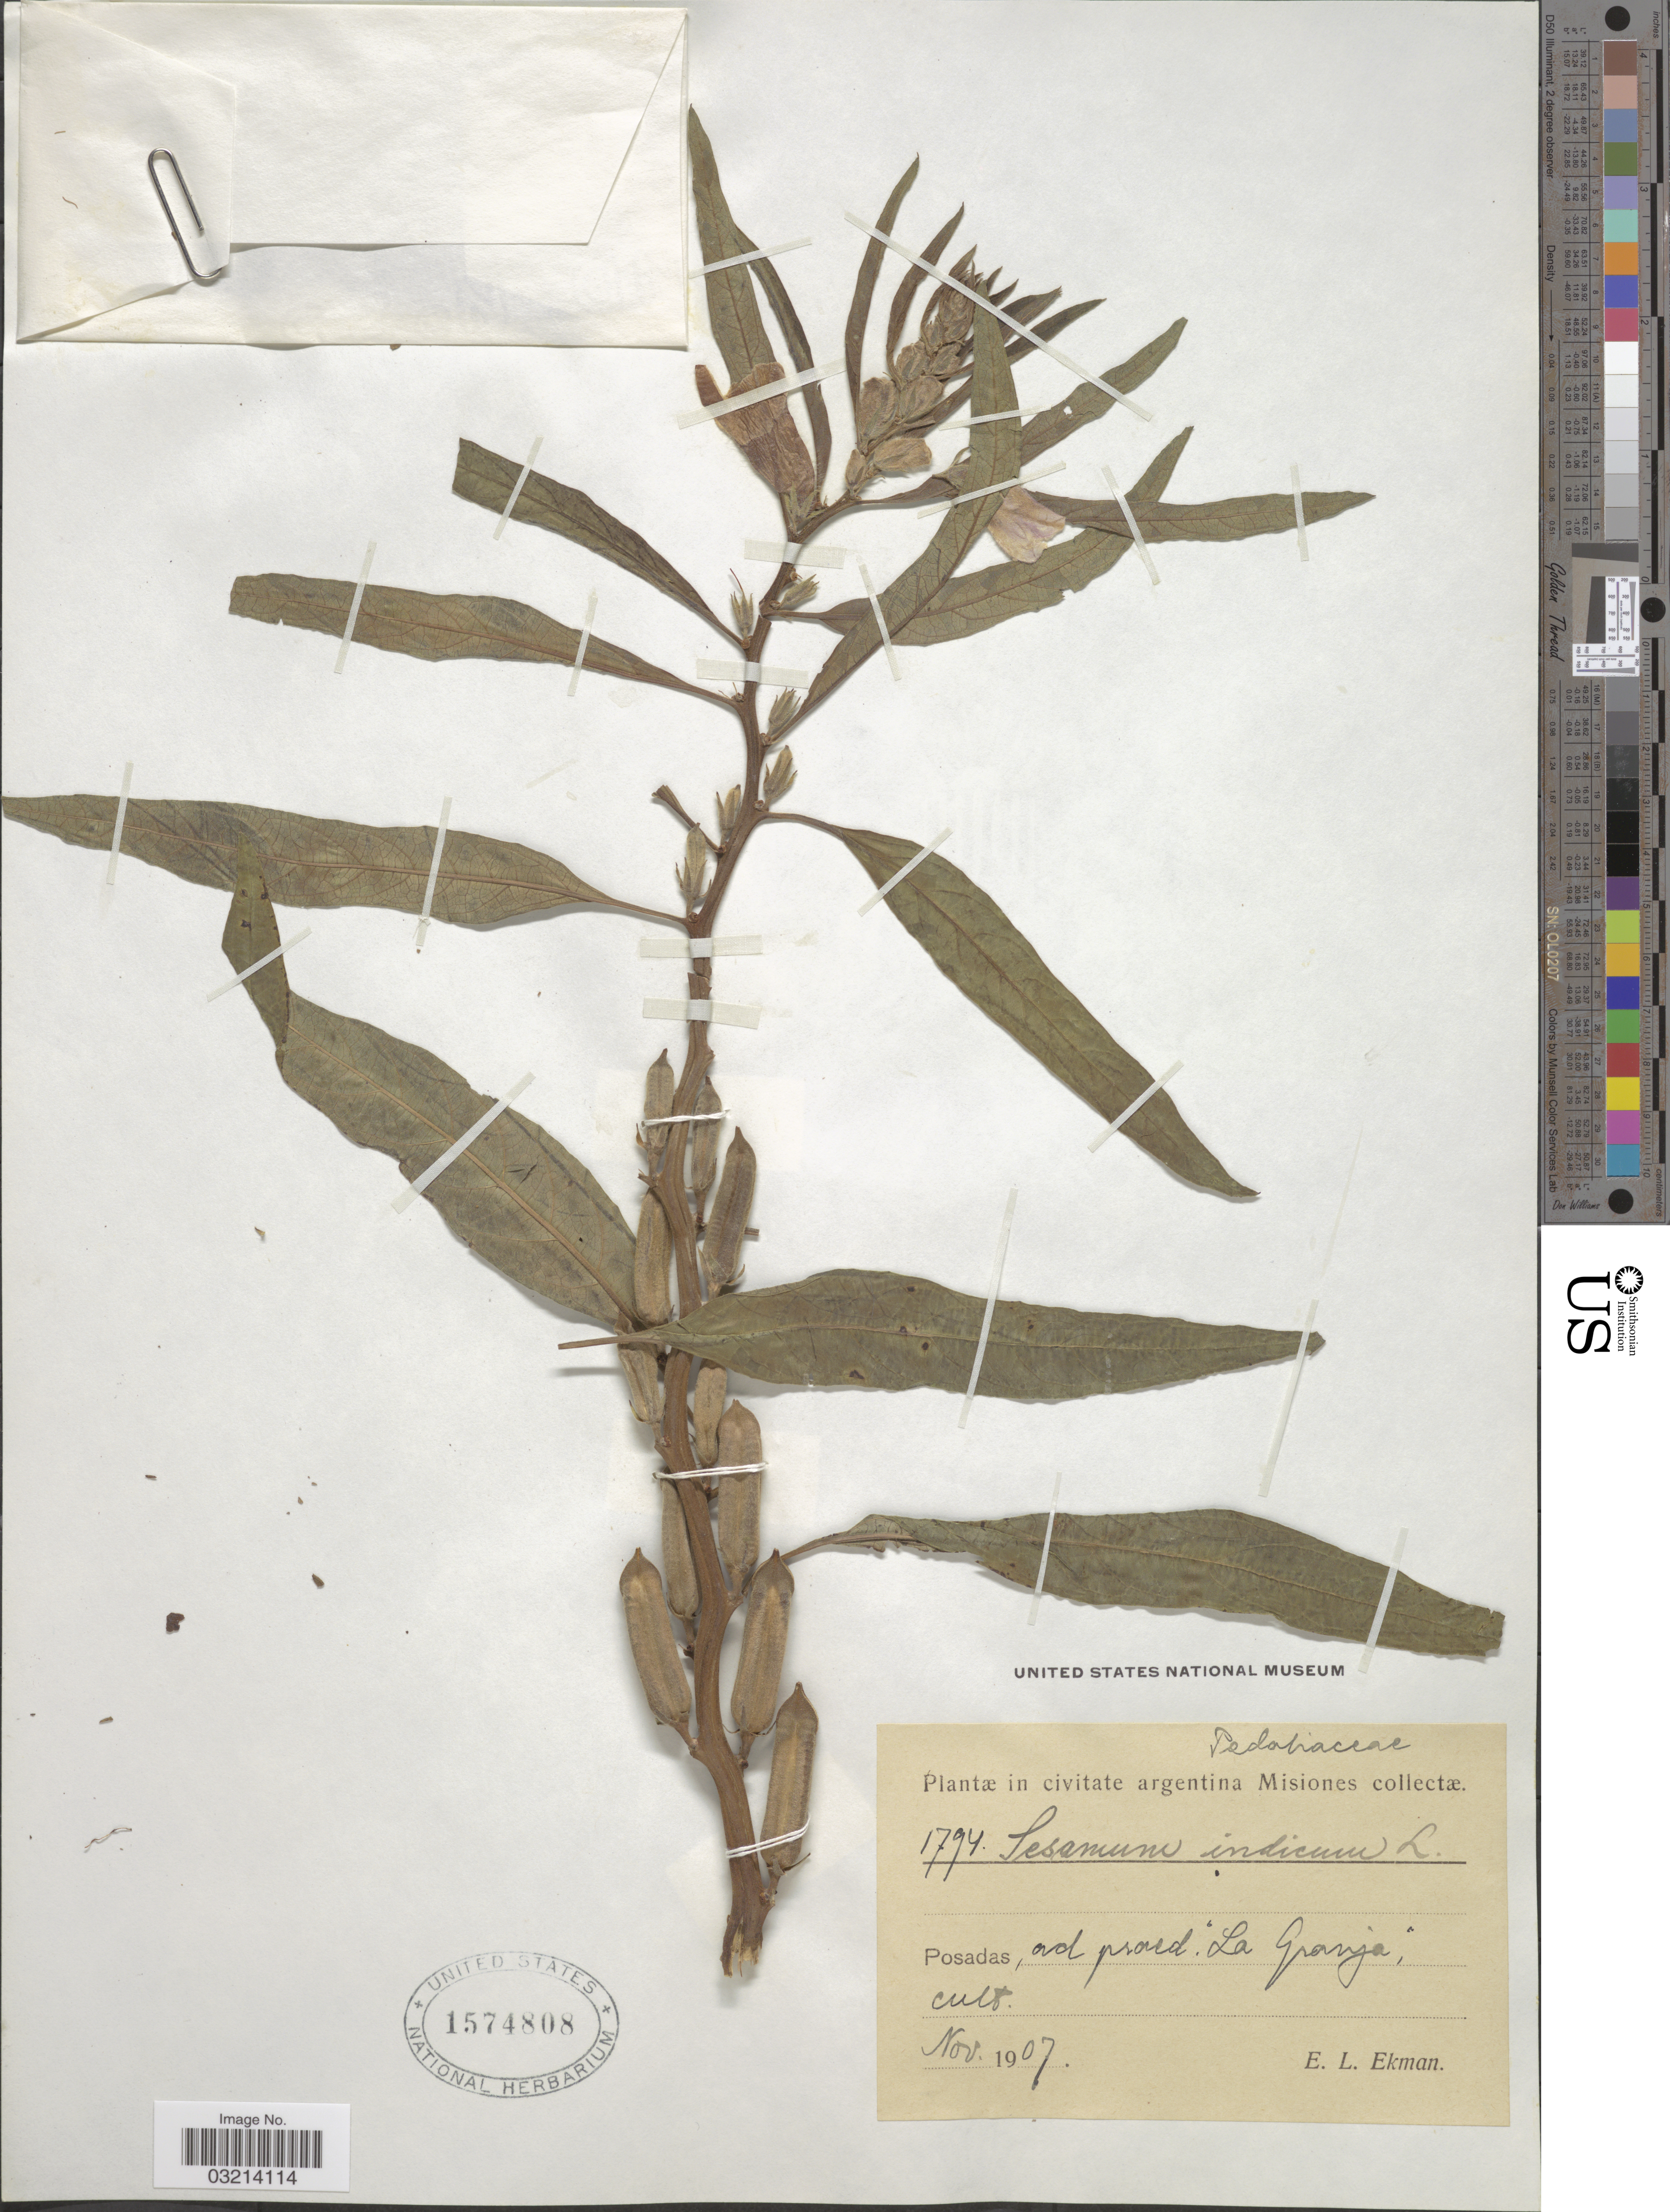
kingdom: Plantae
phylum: Tracheophyta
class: Magnoliopsida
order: Lamiales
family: Pedaliaceae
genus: Sesamum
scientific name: Sesamum indicum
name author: L.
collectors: E. L. Ekman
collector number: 1794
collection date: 1907-11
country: Argentina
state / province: Misiones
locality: Posadas, ad praed. La Granja.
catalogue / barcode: US 1574808